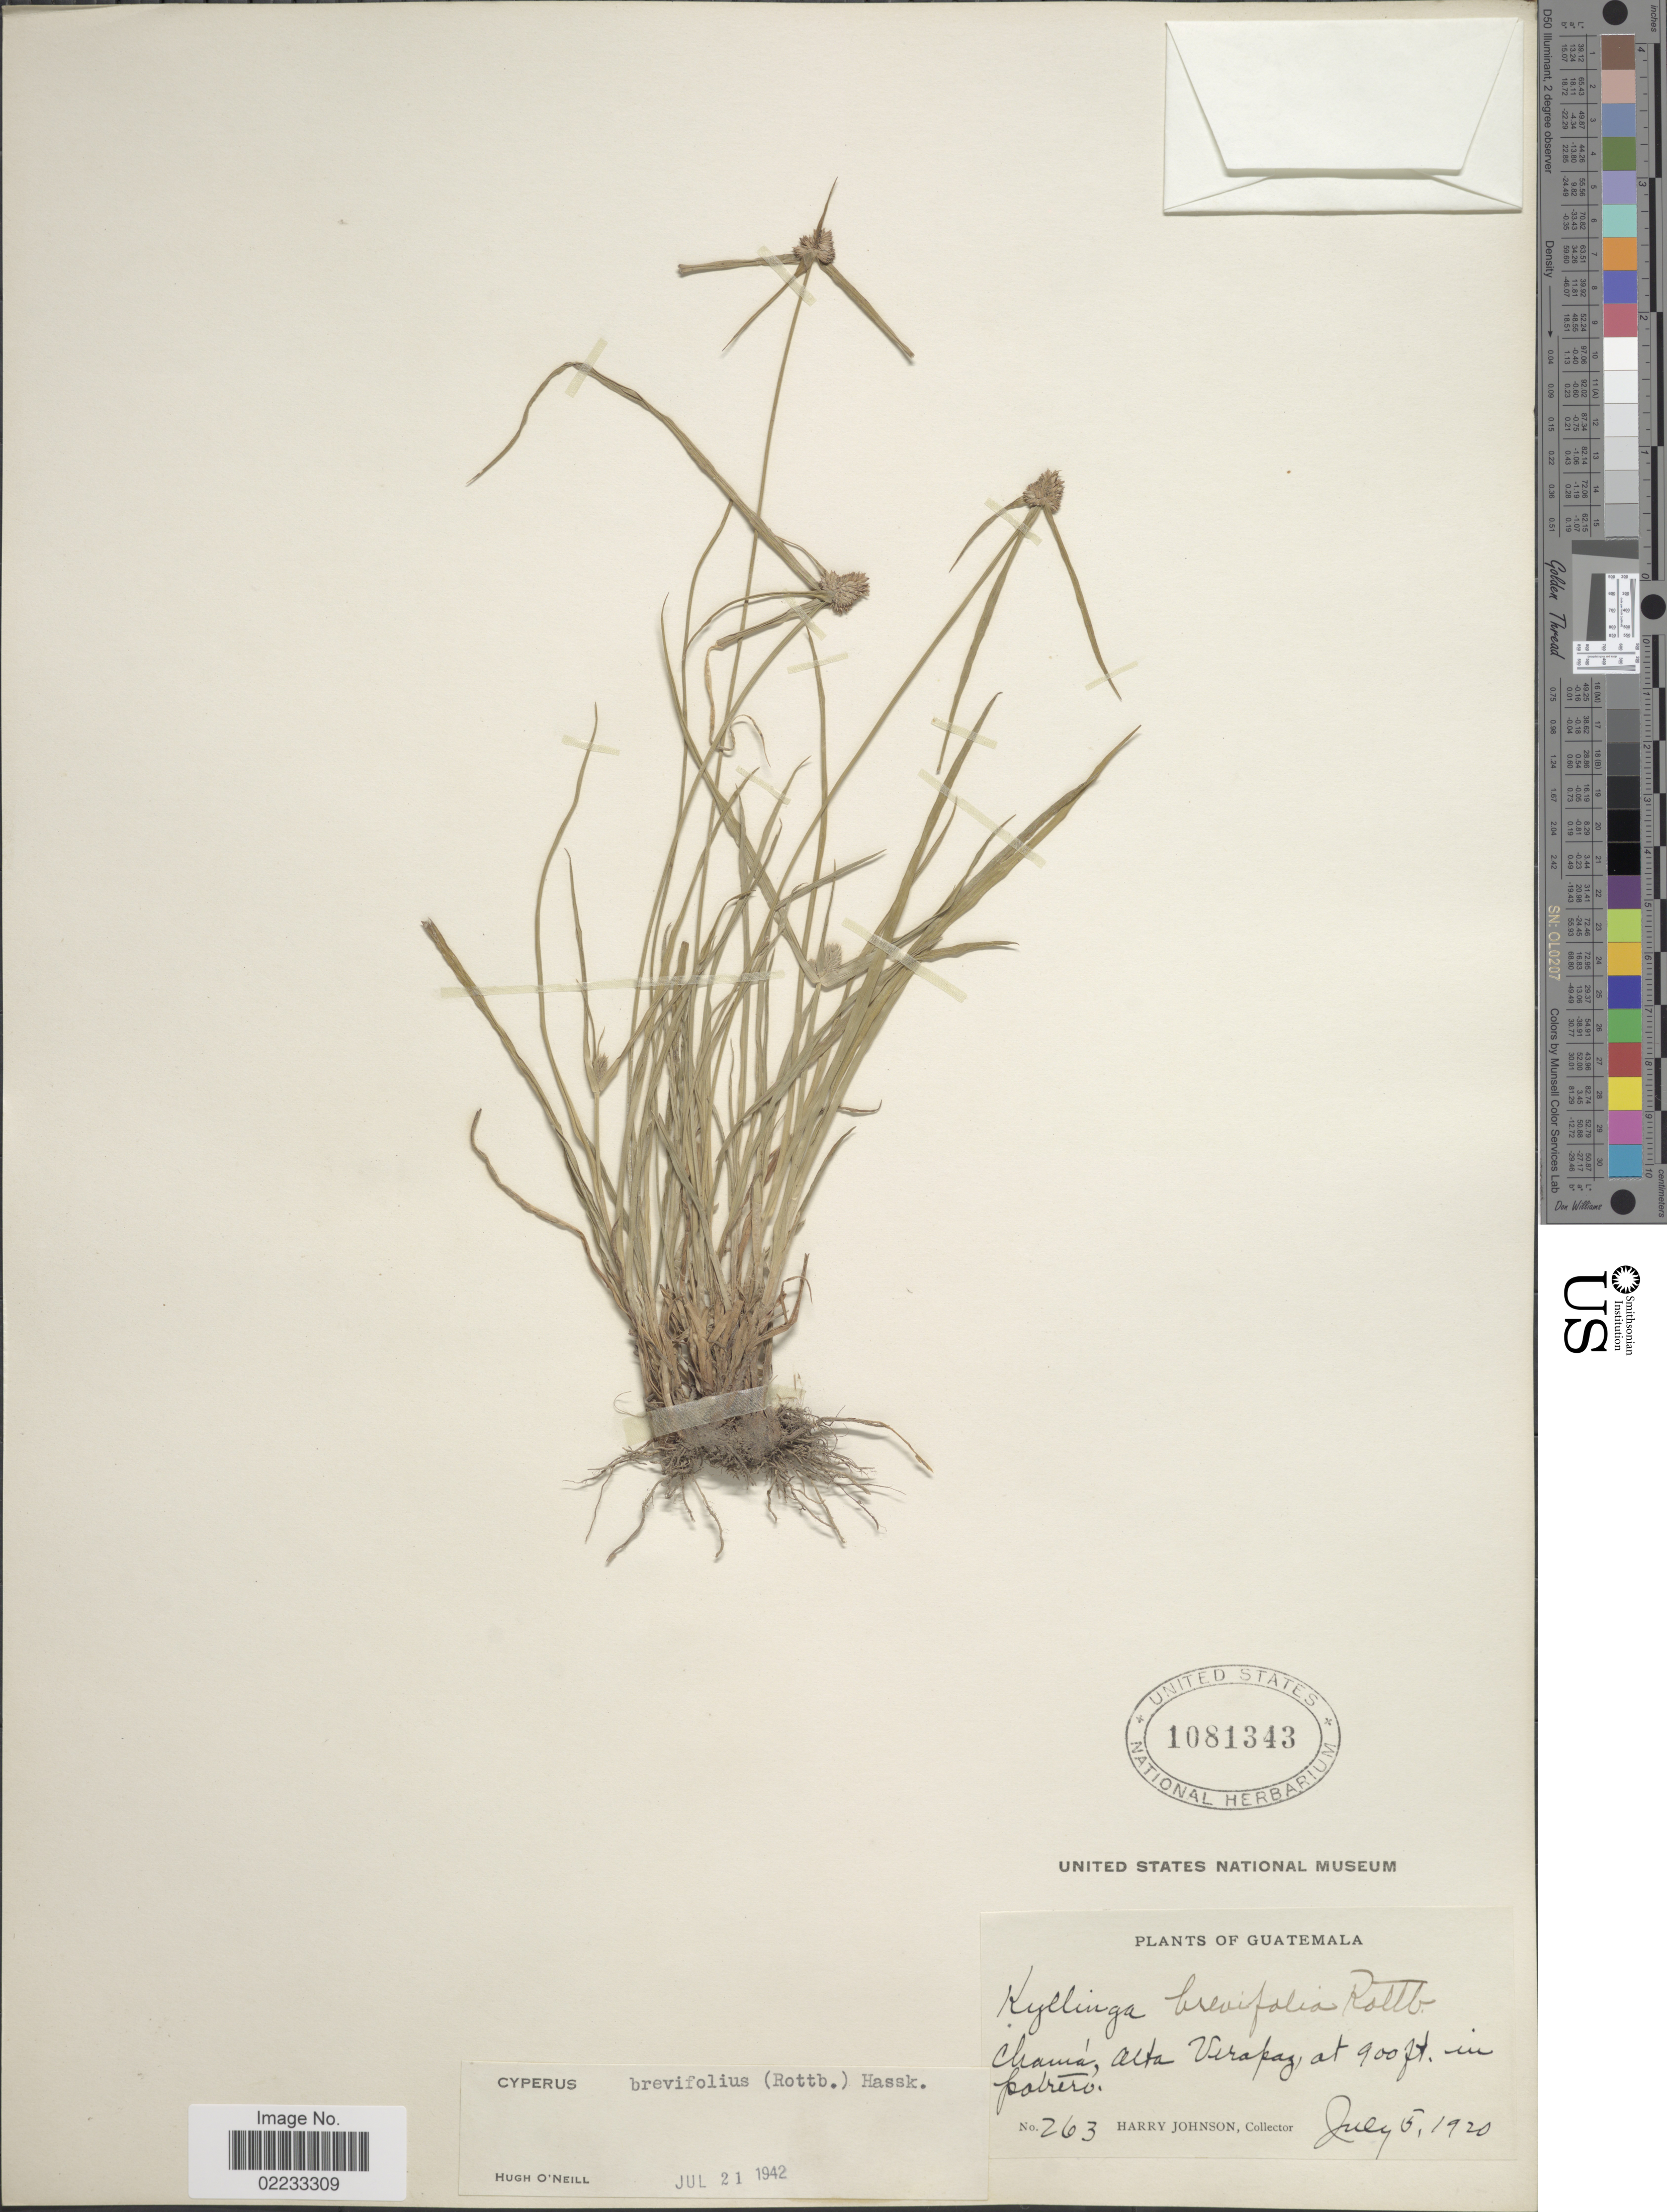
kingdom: Plantae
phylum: Tracheophyta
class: Liliopsida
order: Poales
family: Cyperaceae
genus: Cyperus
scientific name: Cyperus hortensis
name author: (Salzm. ex Steud.) Dorr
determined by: Strong, Mark T., (BOT), Smithsonian Institution - National Museum of Natural History (UNITED STATES)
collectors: H. Johnson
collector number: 263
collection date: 1920-07-05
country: Guatemala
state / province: Alta Verapaz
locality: Chama, in potrero.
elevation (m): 274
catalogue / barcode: US 1081343